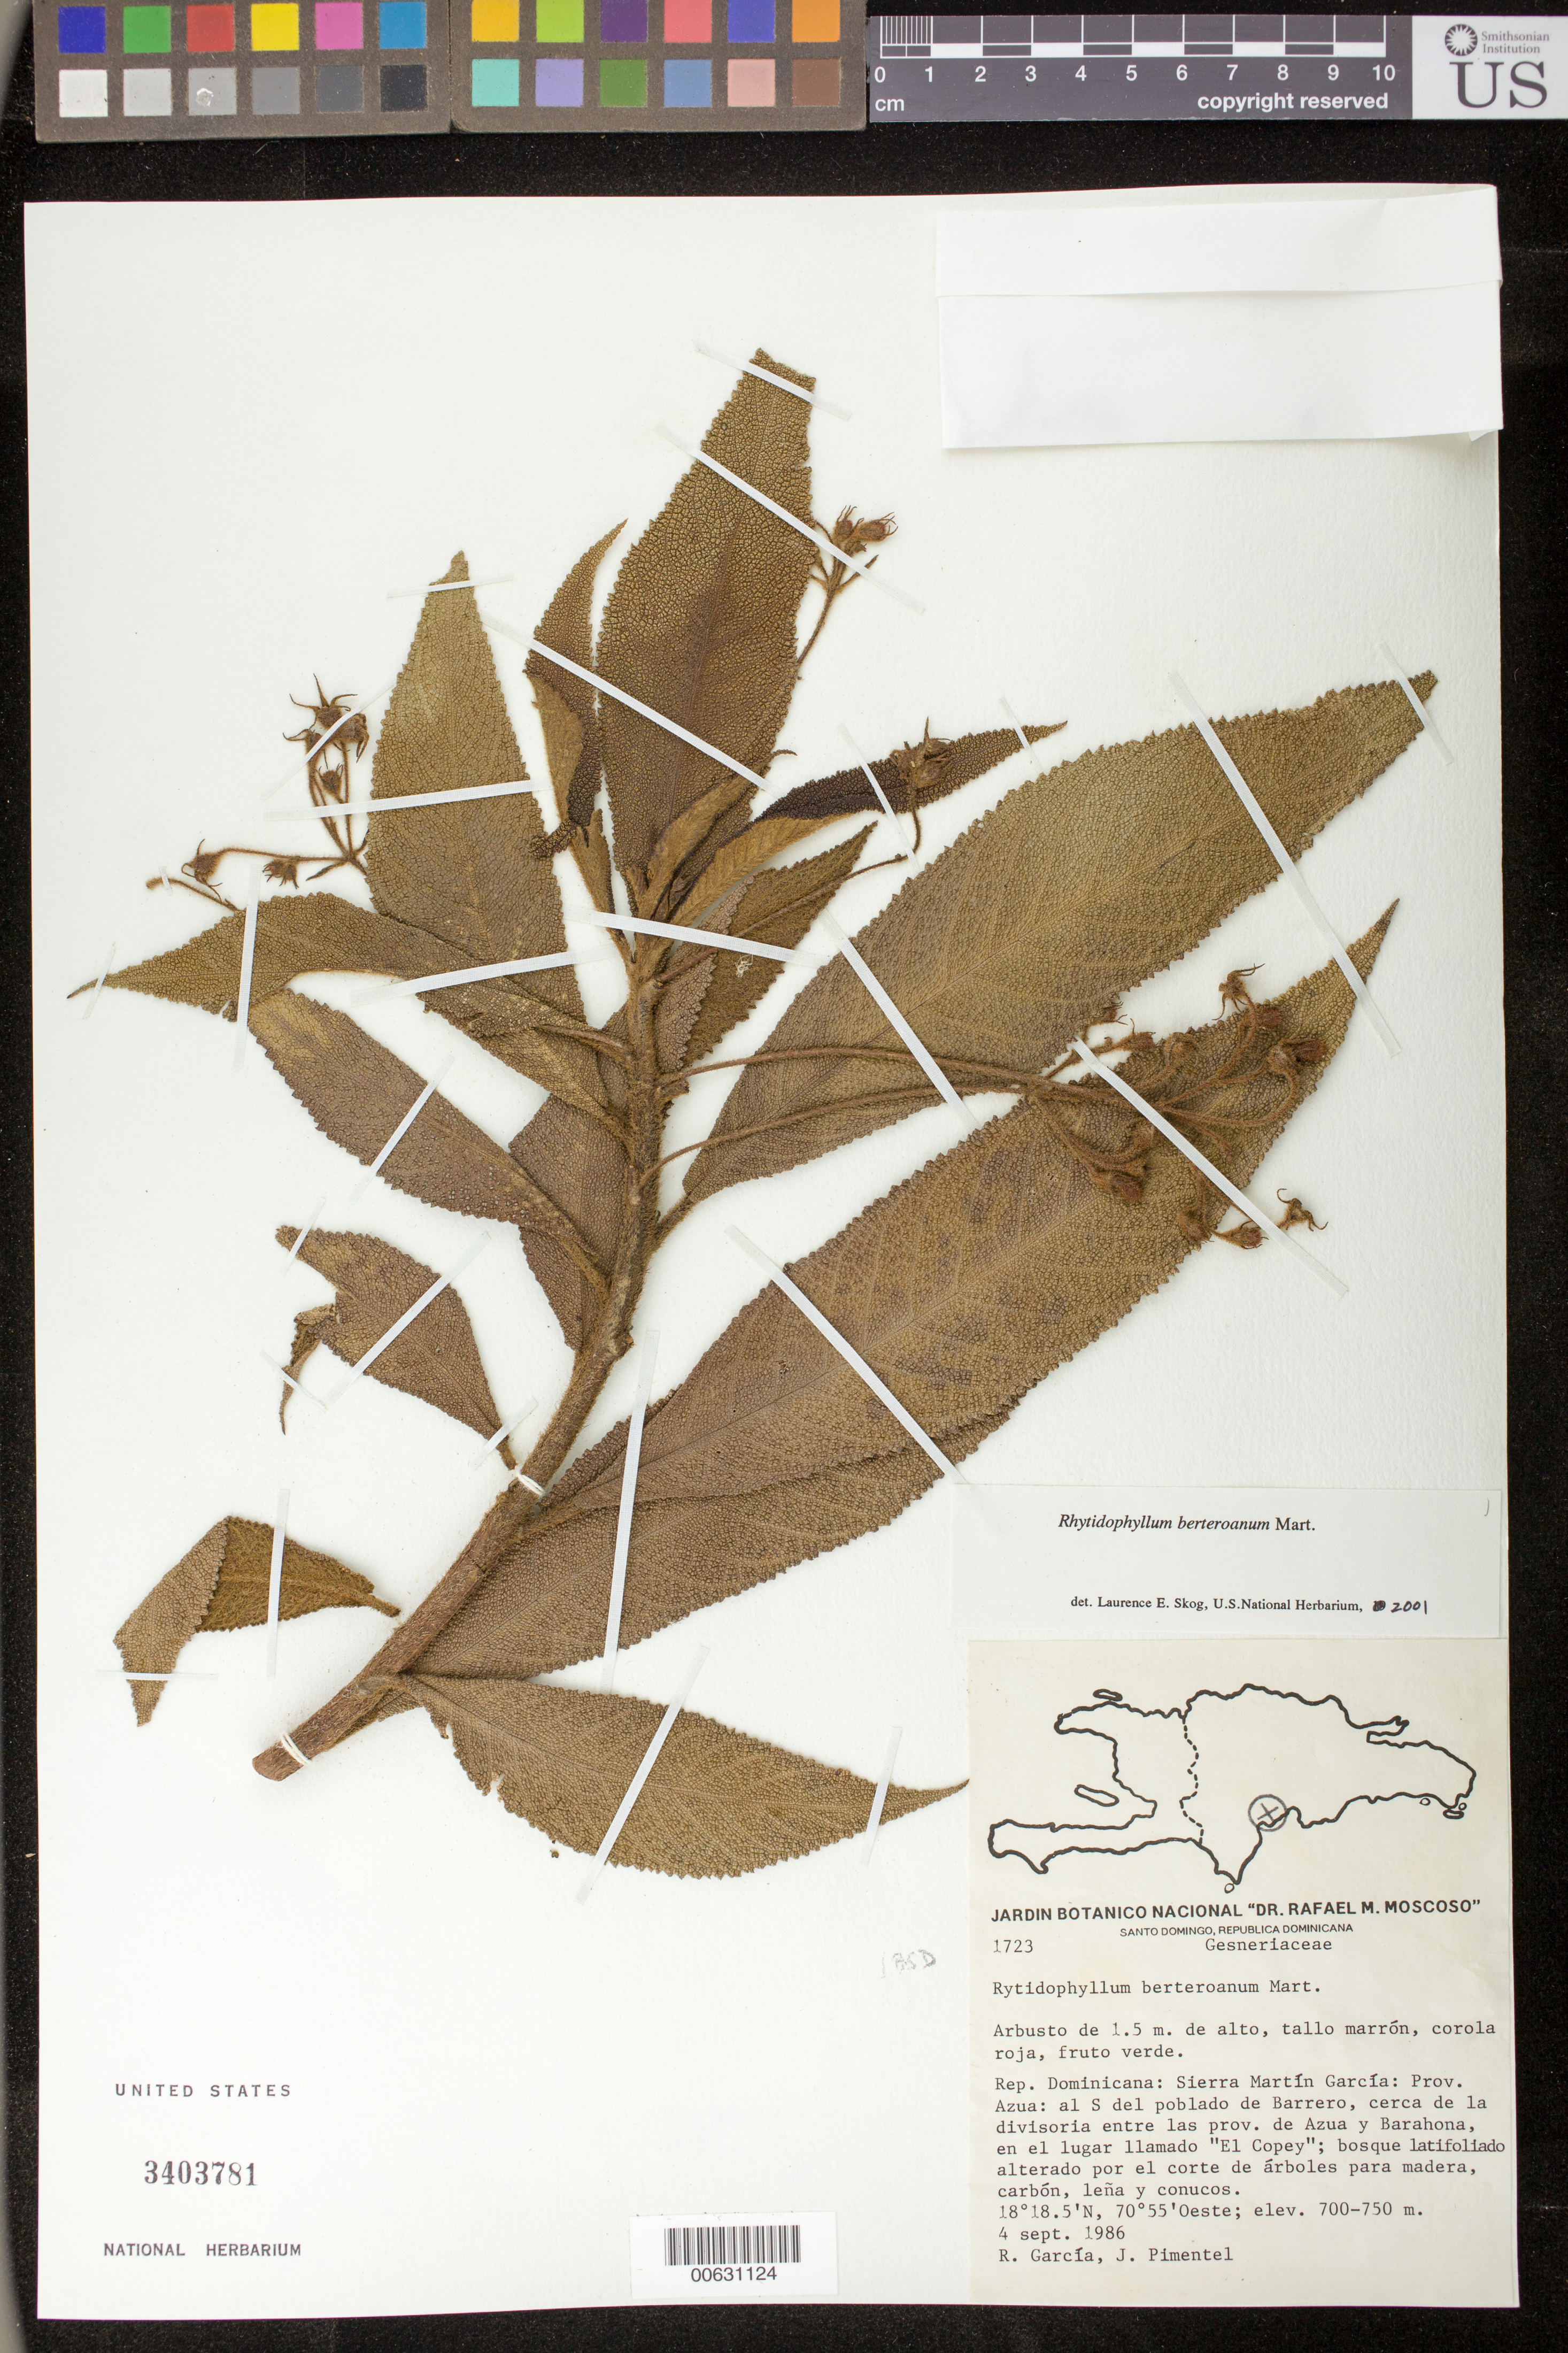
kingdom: Plantae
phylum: Tracheophyta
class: Magnoliopsida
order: Lamiales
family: Gesneriaceae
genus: Rhytidophyllum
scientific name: Rhytidophyllum berteroanum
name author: Mart.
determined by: Skog, Laurence E.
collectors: R. García & J. Pimentel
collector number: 1723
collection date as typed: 04 Sep 1986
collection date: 1986-09-04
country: Dominican Republic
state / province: Azua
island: Hispaniola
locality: Sierra Martín García: al S del poblado de Barrero, cerca de la divisoria entre las prov. de Azua y Barahona, en el lugar llamado "El Copey"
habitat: Bosque latifoliado alterado por el corte de árboles para madera, carbón, leña y conucos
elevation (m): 700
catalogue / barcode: US 3403781